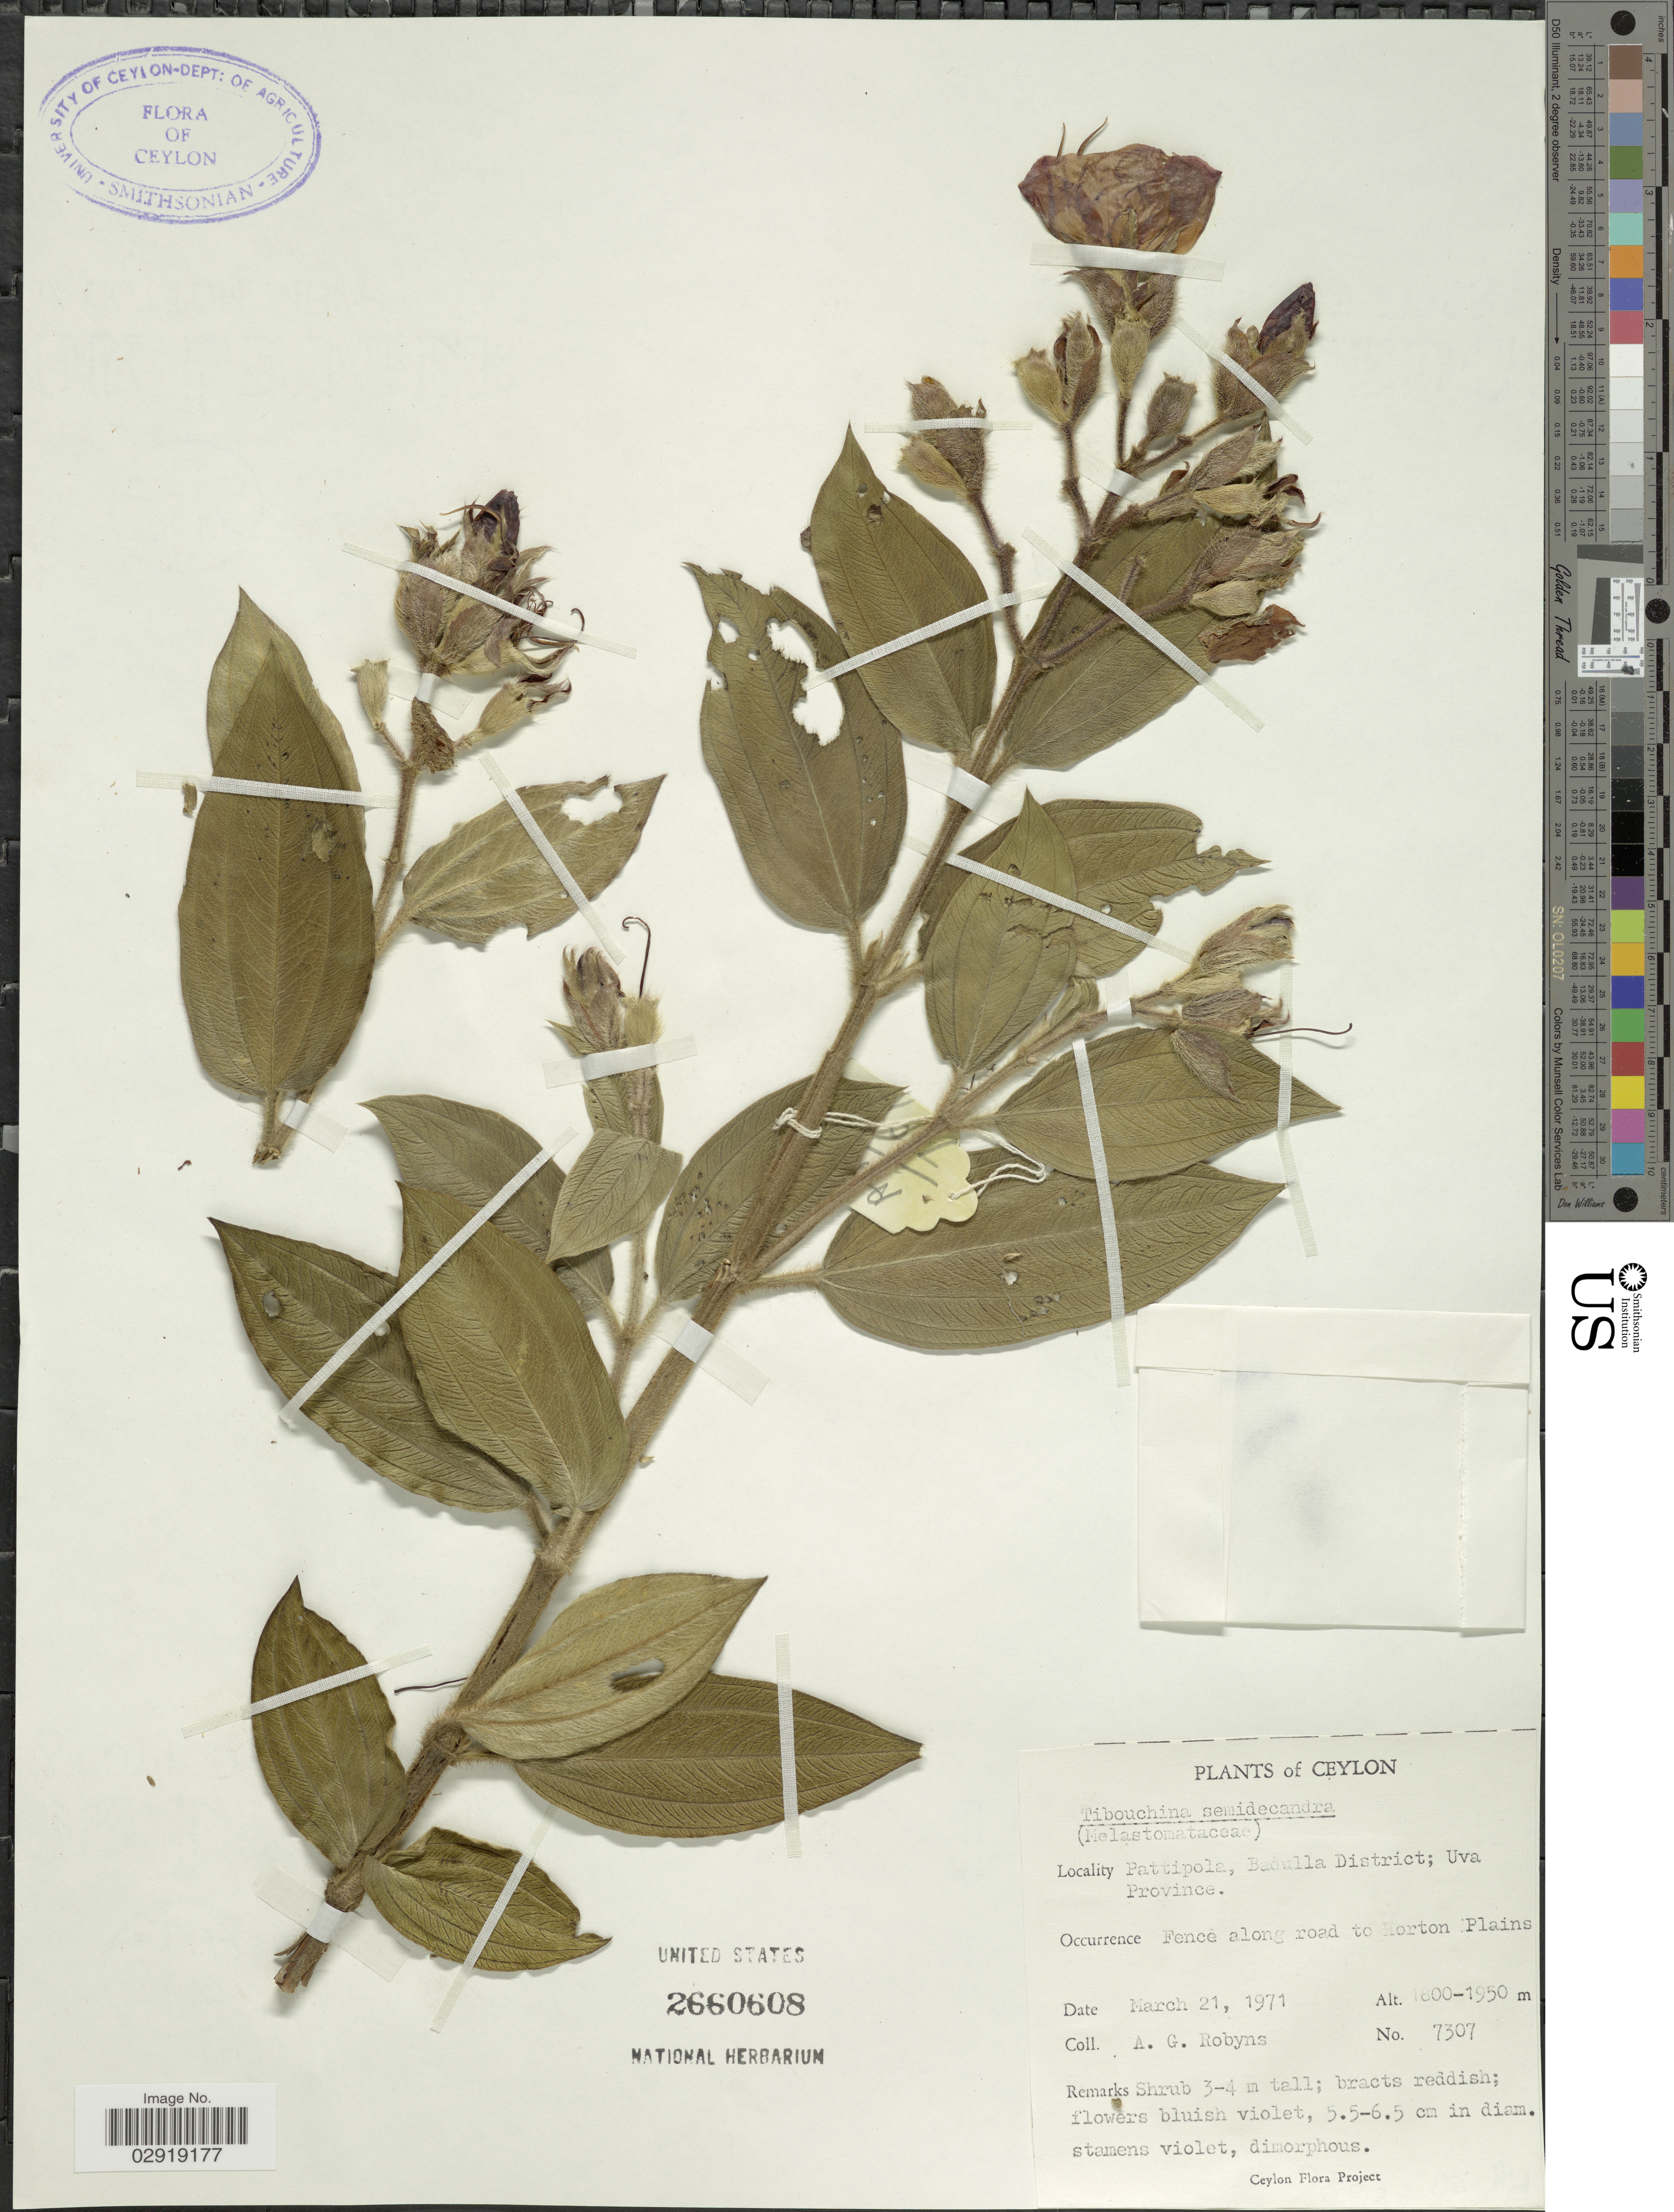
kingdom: Plantae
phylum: Tracheophyta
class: Magnoliopsida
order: Myrtales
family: Melastomataceae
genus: Pleroma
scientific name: Pleroma urvilleanum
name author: (DC.) P.J.F. Guim. & Michelang.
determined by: Strong, Mark T., (BOT), Smithsonian Institution - National Museum of Natural History (UNITED STATES)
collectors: A. Robyns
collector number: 7307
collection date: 1971-03-21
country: Sri Lanka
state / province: Uva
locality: Ceylon. Pattipola, Badulla District; Uva Province. Fence along road to Horton Plains.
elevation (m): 1800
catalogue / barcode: US 2660608